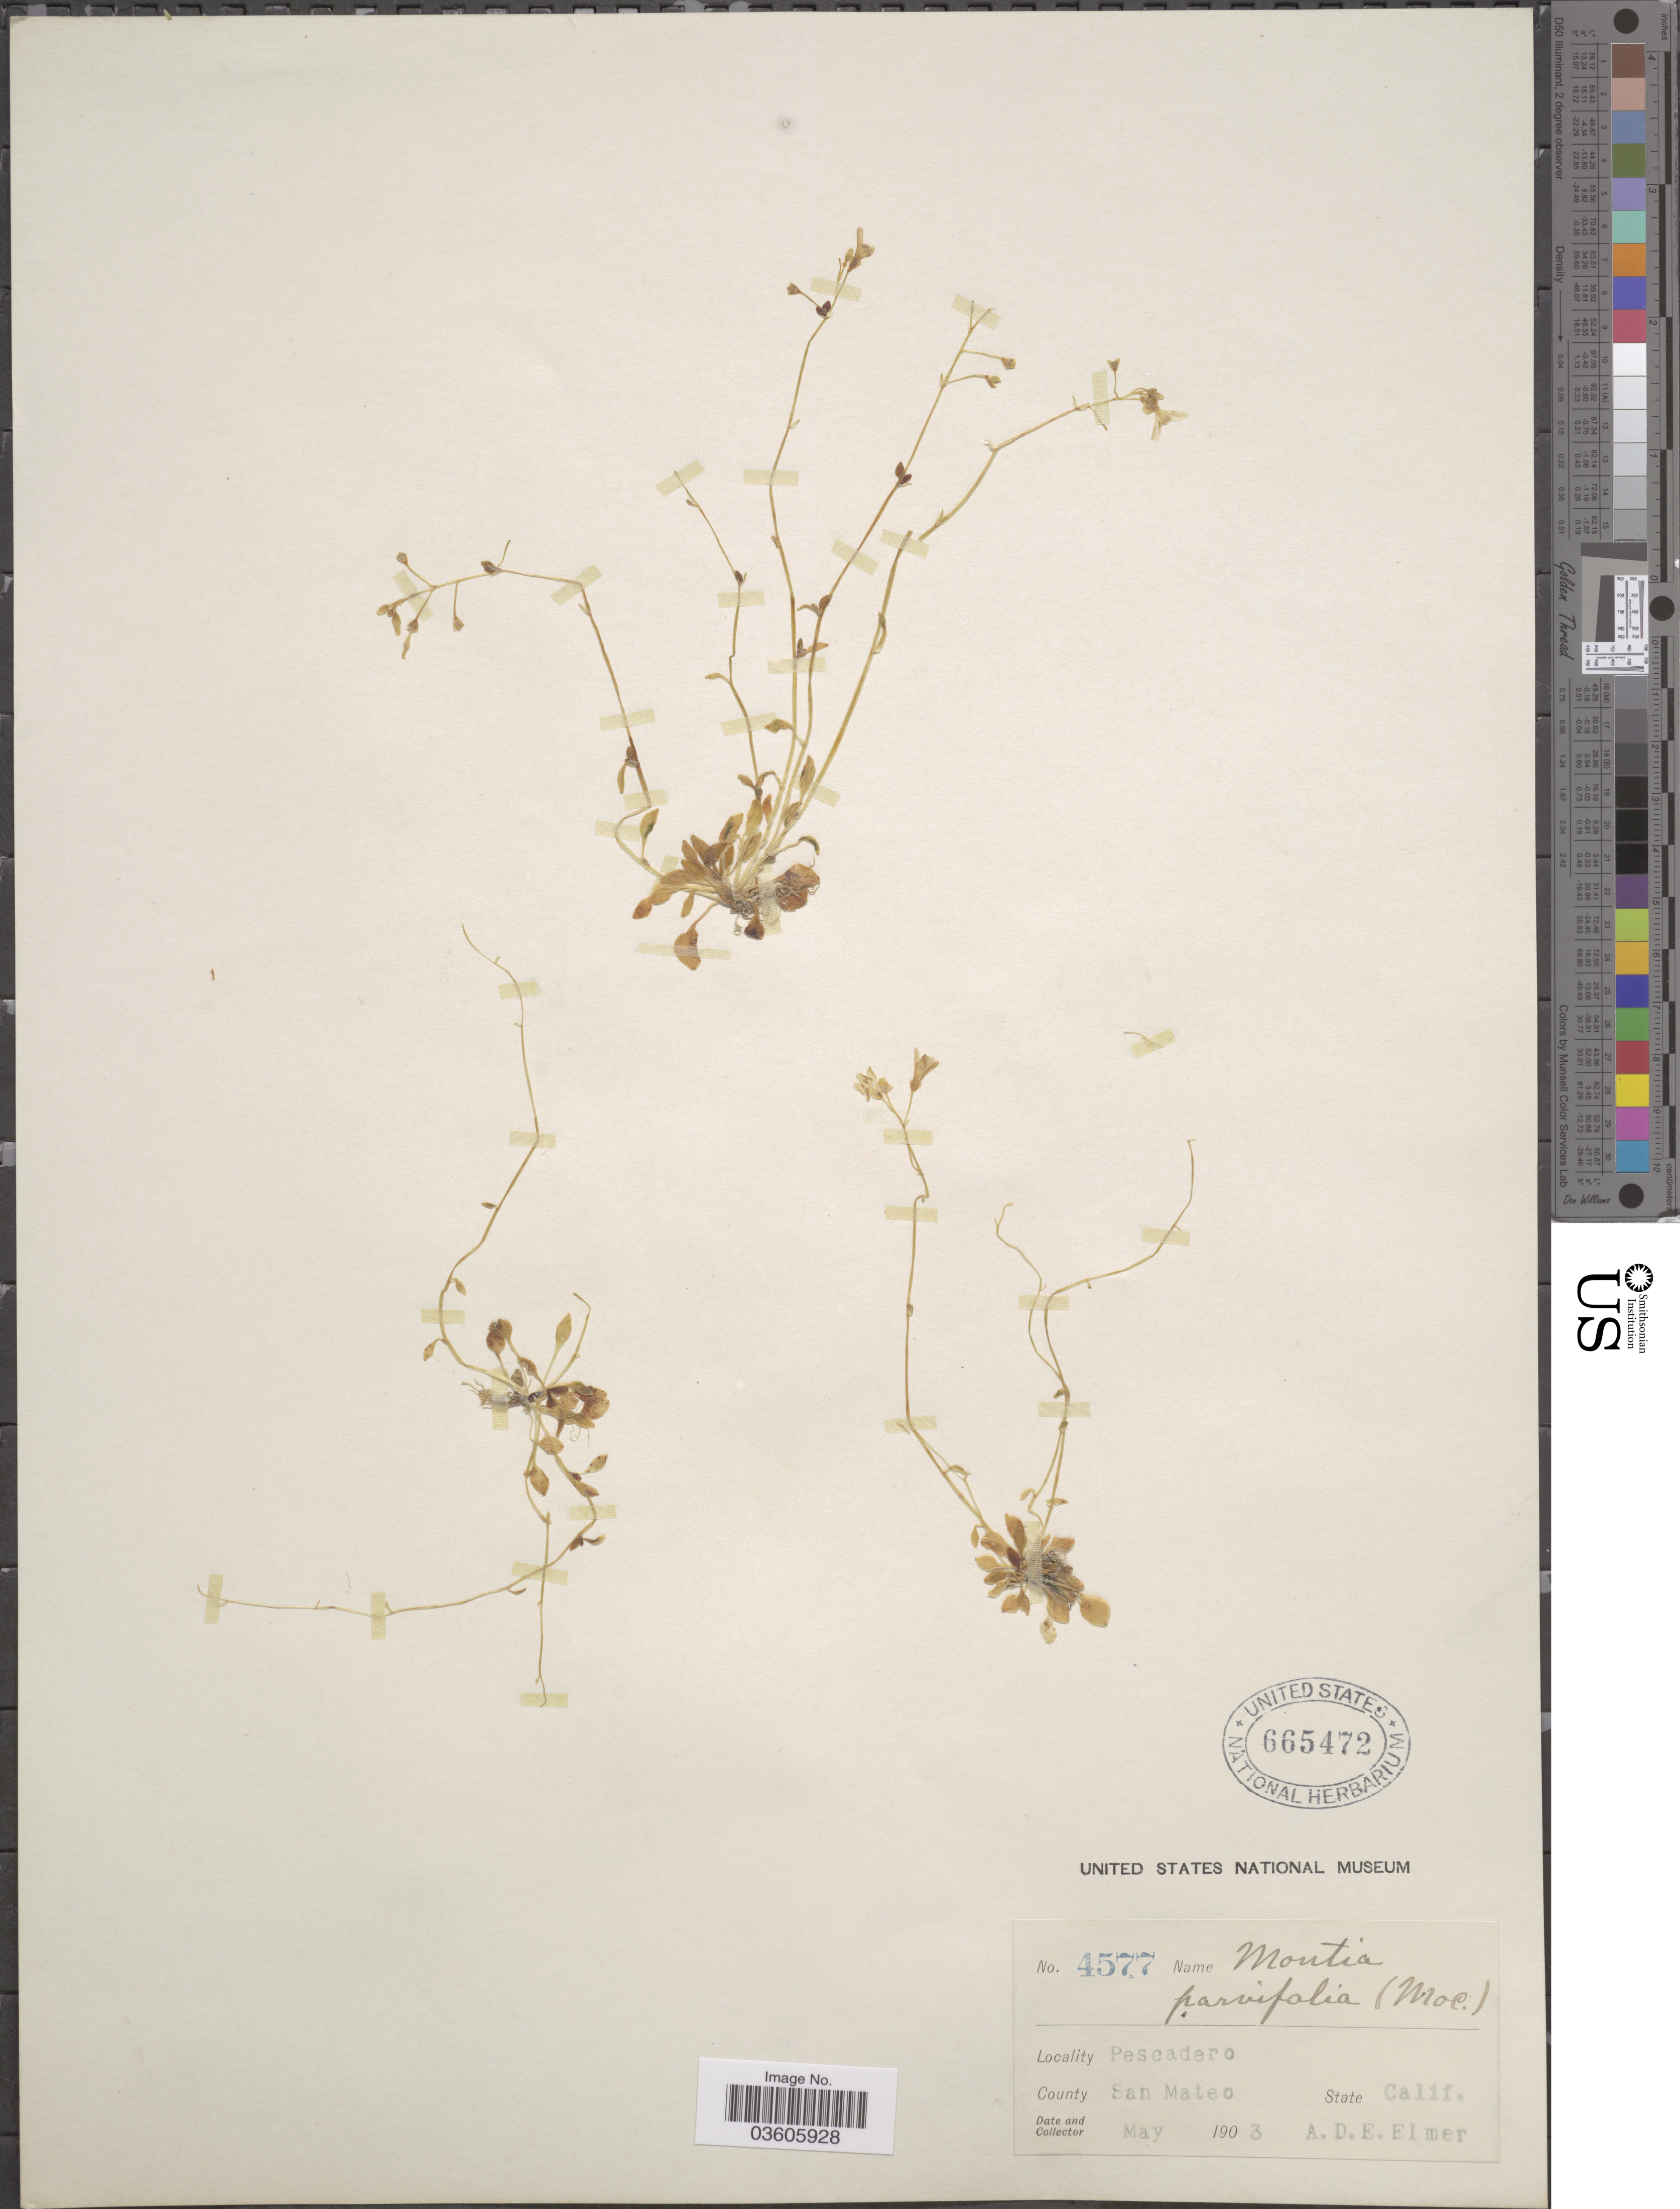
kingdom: Plantae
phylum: Tracheophyta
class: Magnoliopsida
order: Caryophyllales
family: Montiaceae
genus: Montia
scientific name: Montia parvifolia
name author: (Moc. ex DC.) Greene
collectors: A. D. E. Elmer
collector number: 4577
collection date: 1903-05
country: United States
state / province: California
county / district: San Mateo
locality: Pescadero. County San Mateo.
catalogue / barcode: US 665472